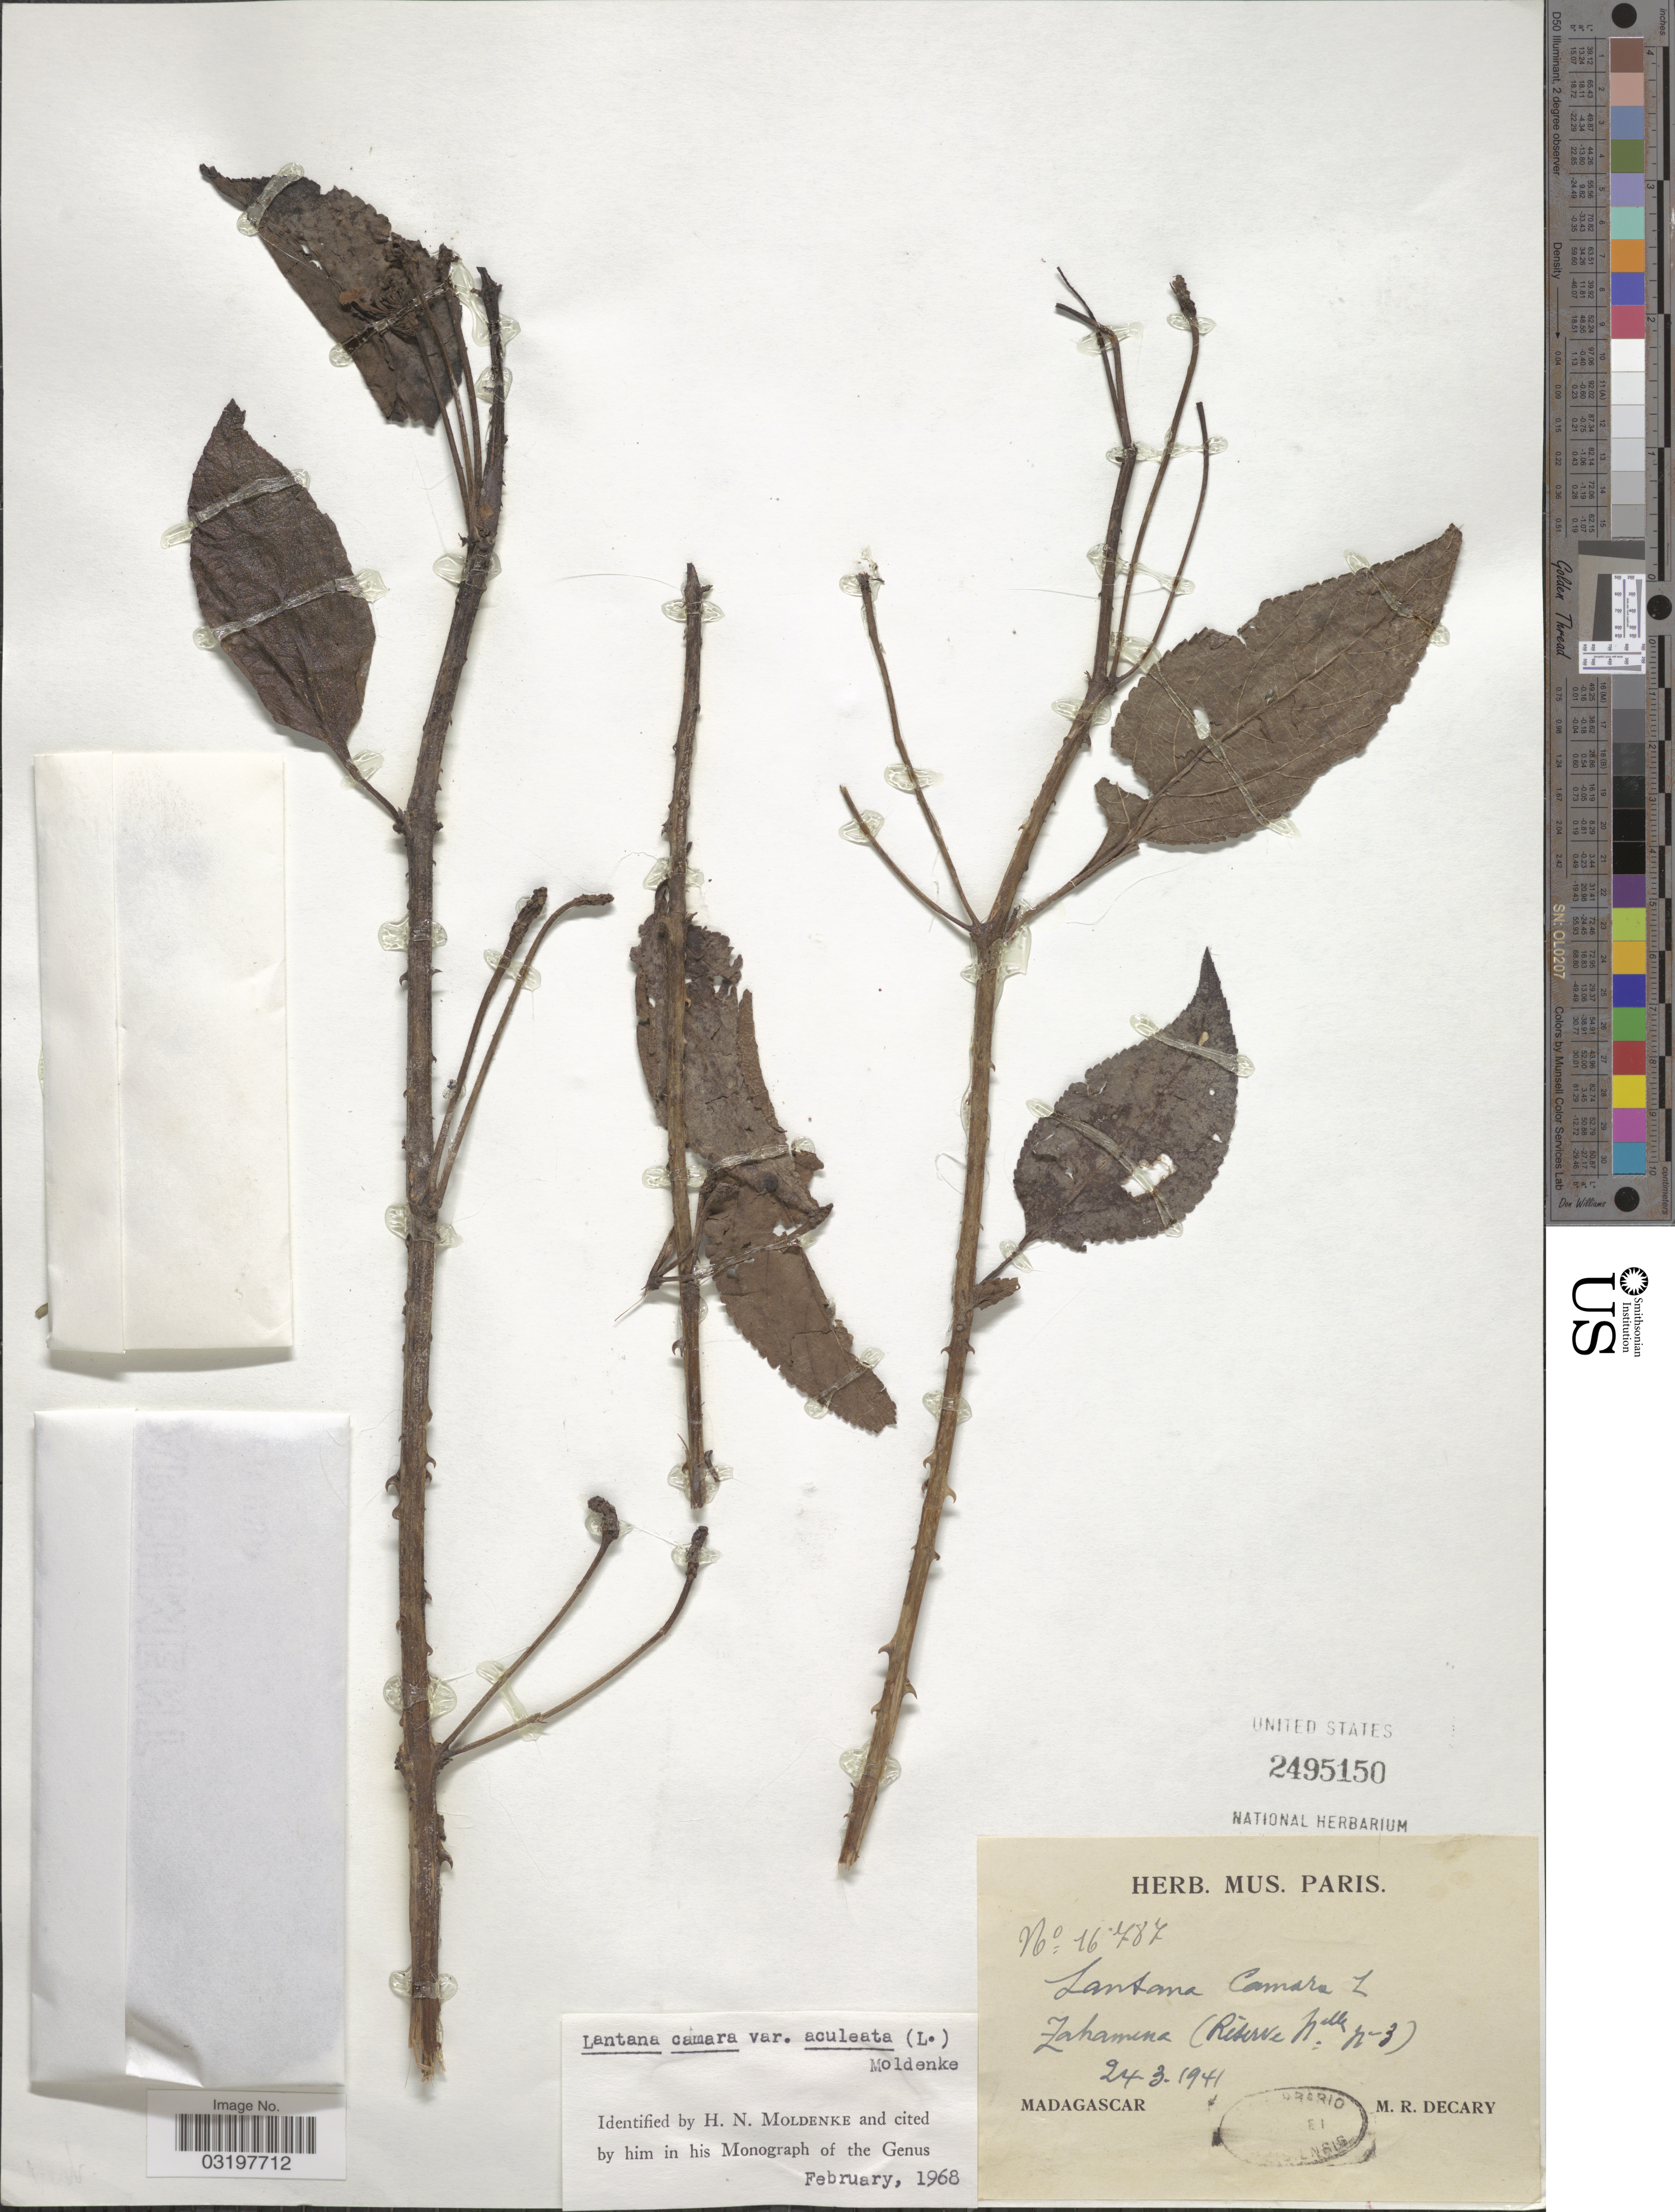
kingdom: Plantae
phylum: Tracheophyta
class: Magnoliopsida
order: Lamiales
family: Verbenaceae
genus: Lantana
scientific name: Lantana camara var. aculeata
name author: (L.) Moldenke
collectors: R. Decary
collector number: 16787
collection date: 1941-03-24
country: Madagascar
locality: Zahamena (Réserve Nelle N-3).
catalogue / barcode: US 2495150